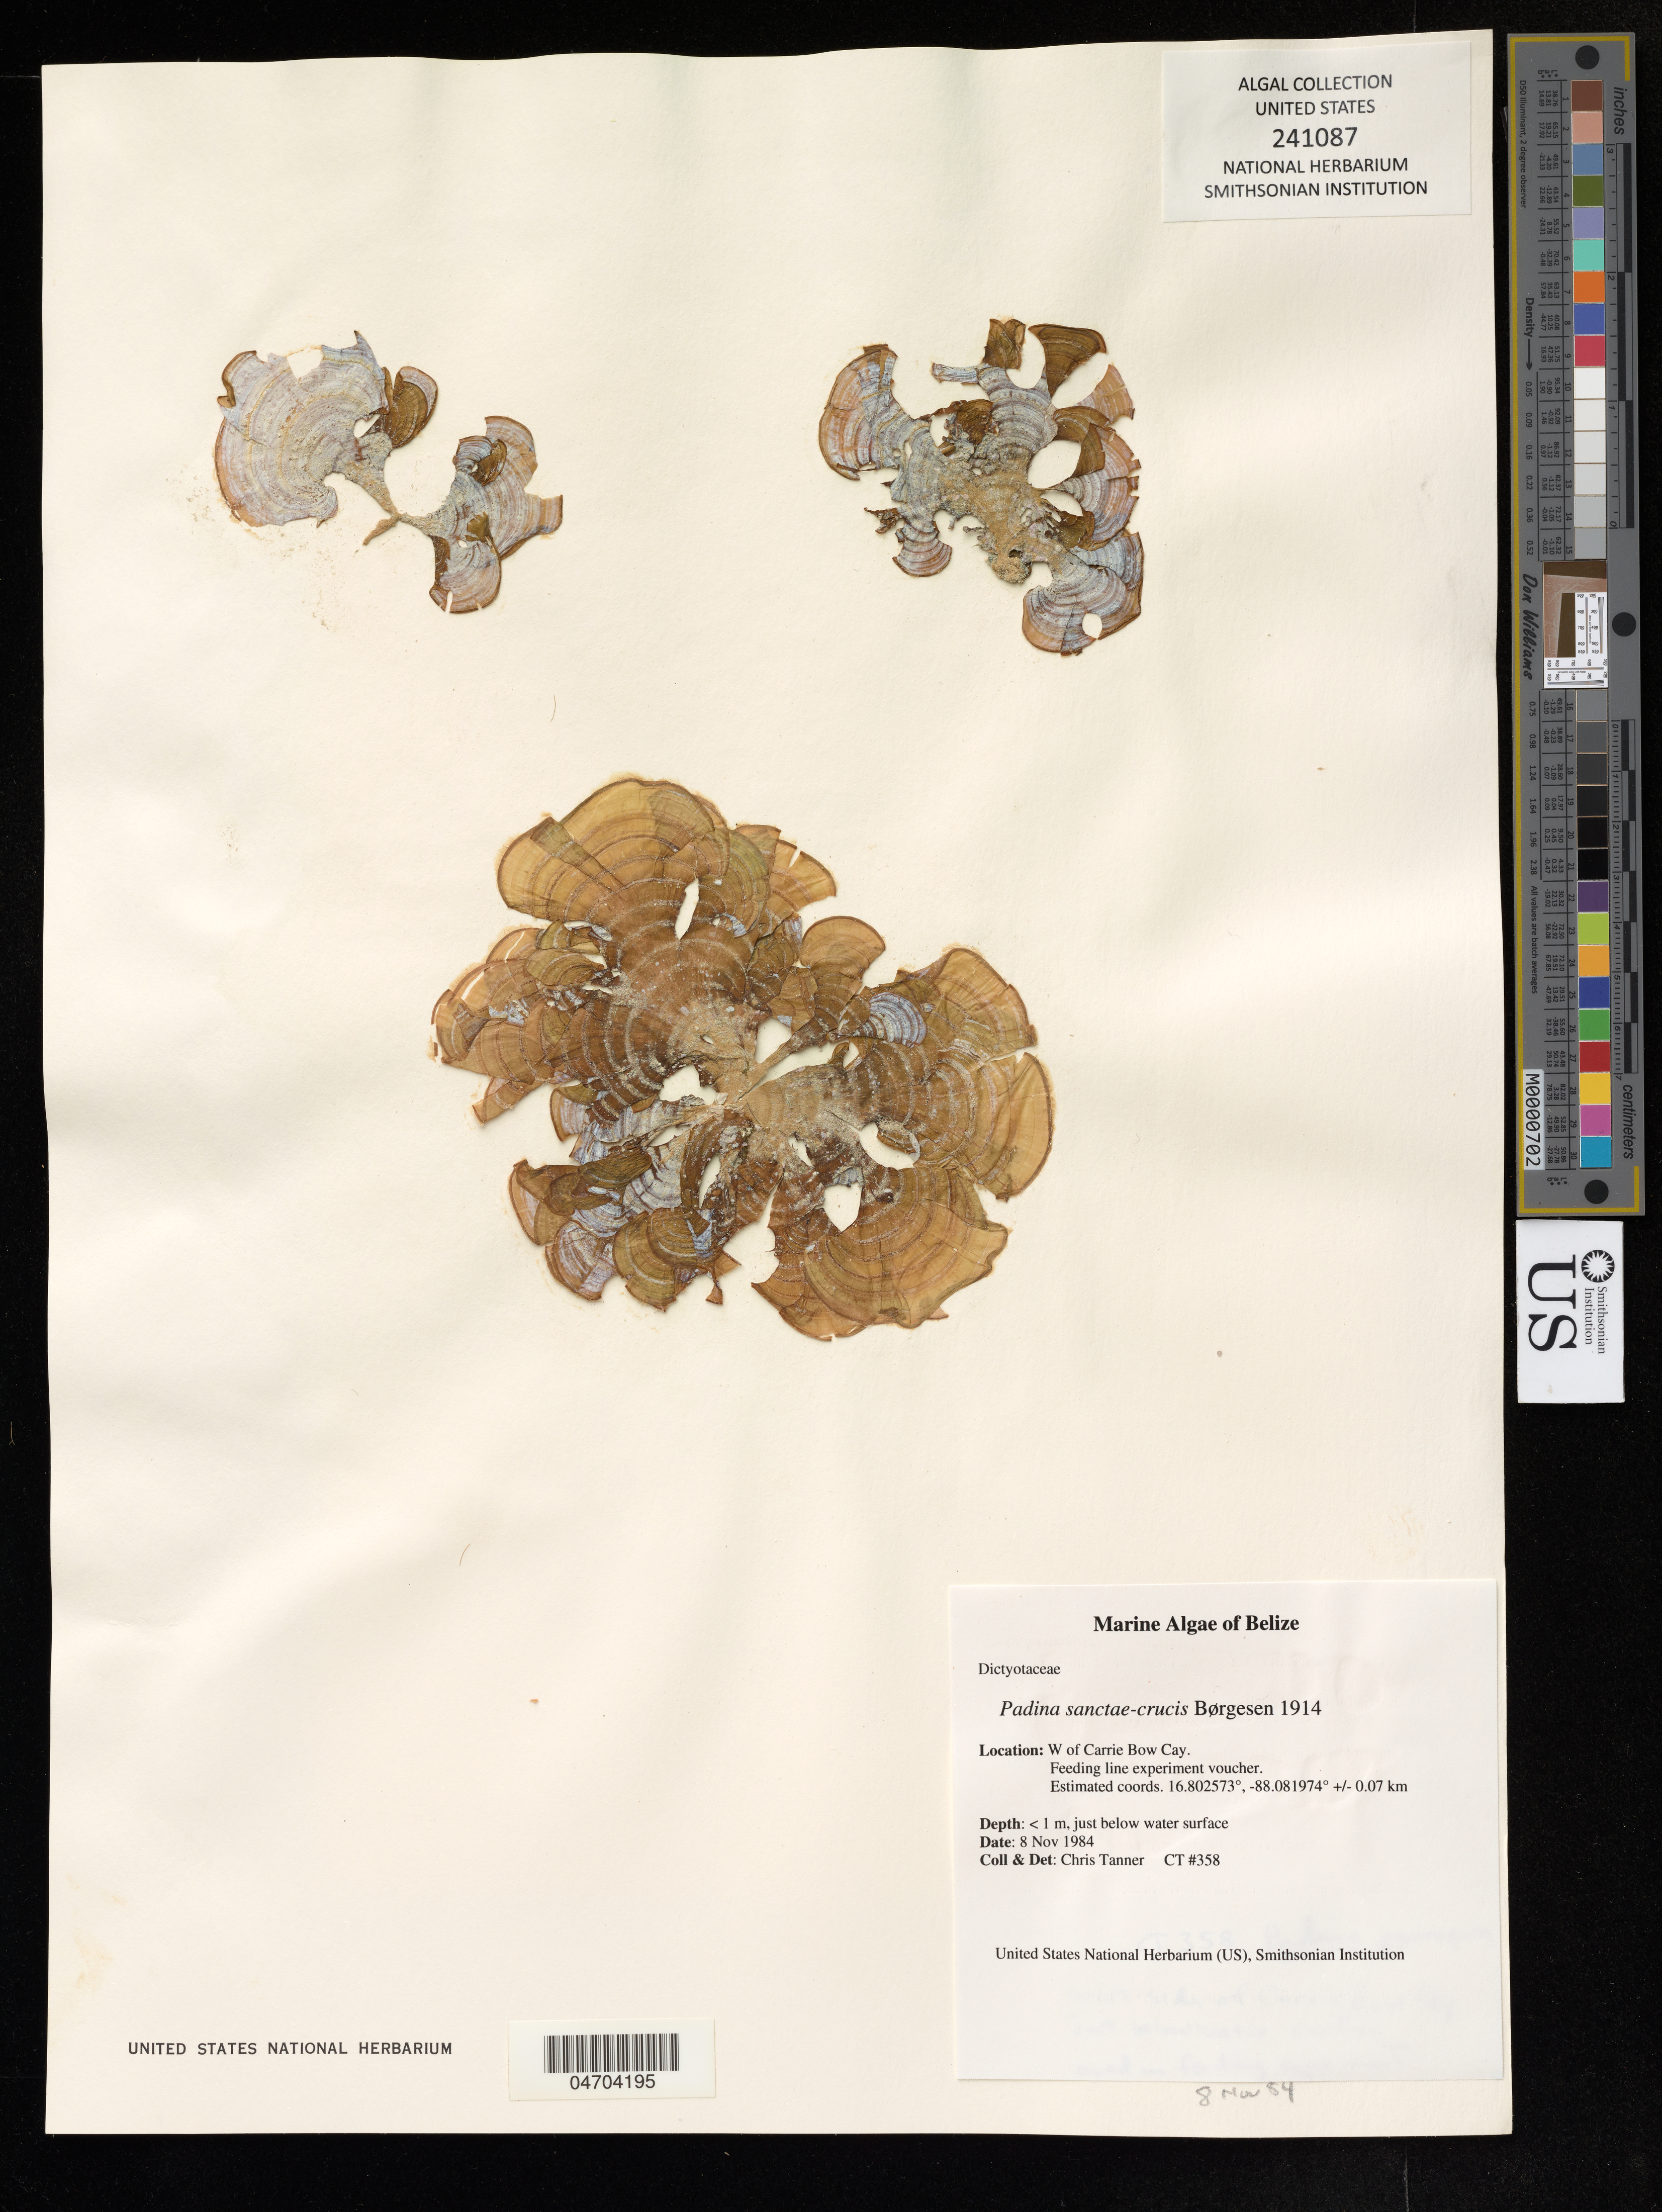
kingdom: Chromista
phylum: Ochrophyta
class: Phaeophyceae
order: Dictyotales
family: Dictyotaceae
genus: Padina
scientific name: Padina sanctae-crucis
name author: Børgesen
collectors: C. Tanner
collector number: CT358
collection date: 1984-11-08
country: Belize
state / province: Belize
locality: W of Carrie Bow Cay.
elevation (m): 1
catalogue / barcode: US 241087